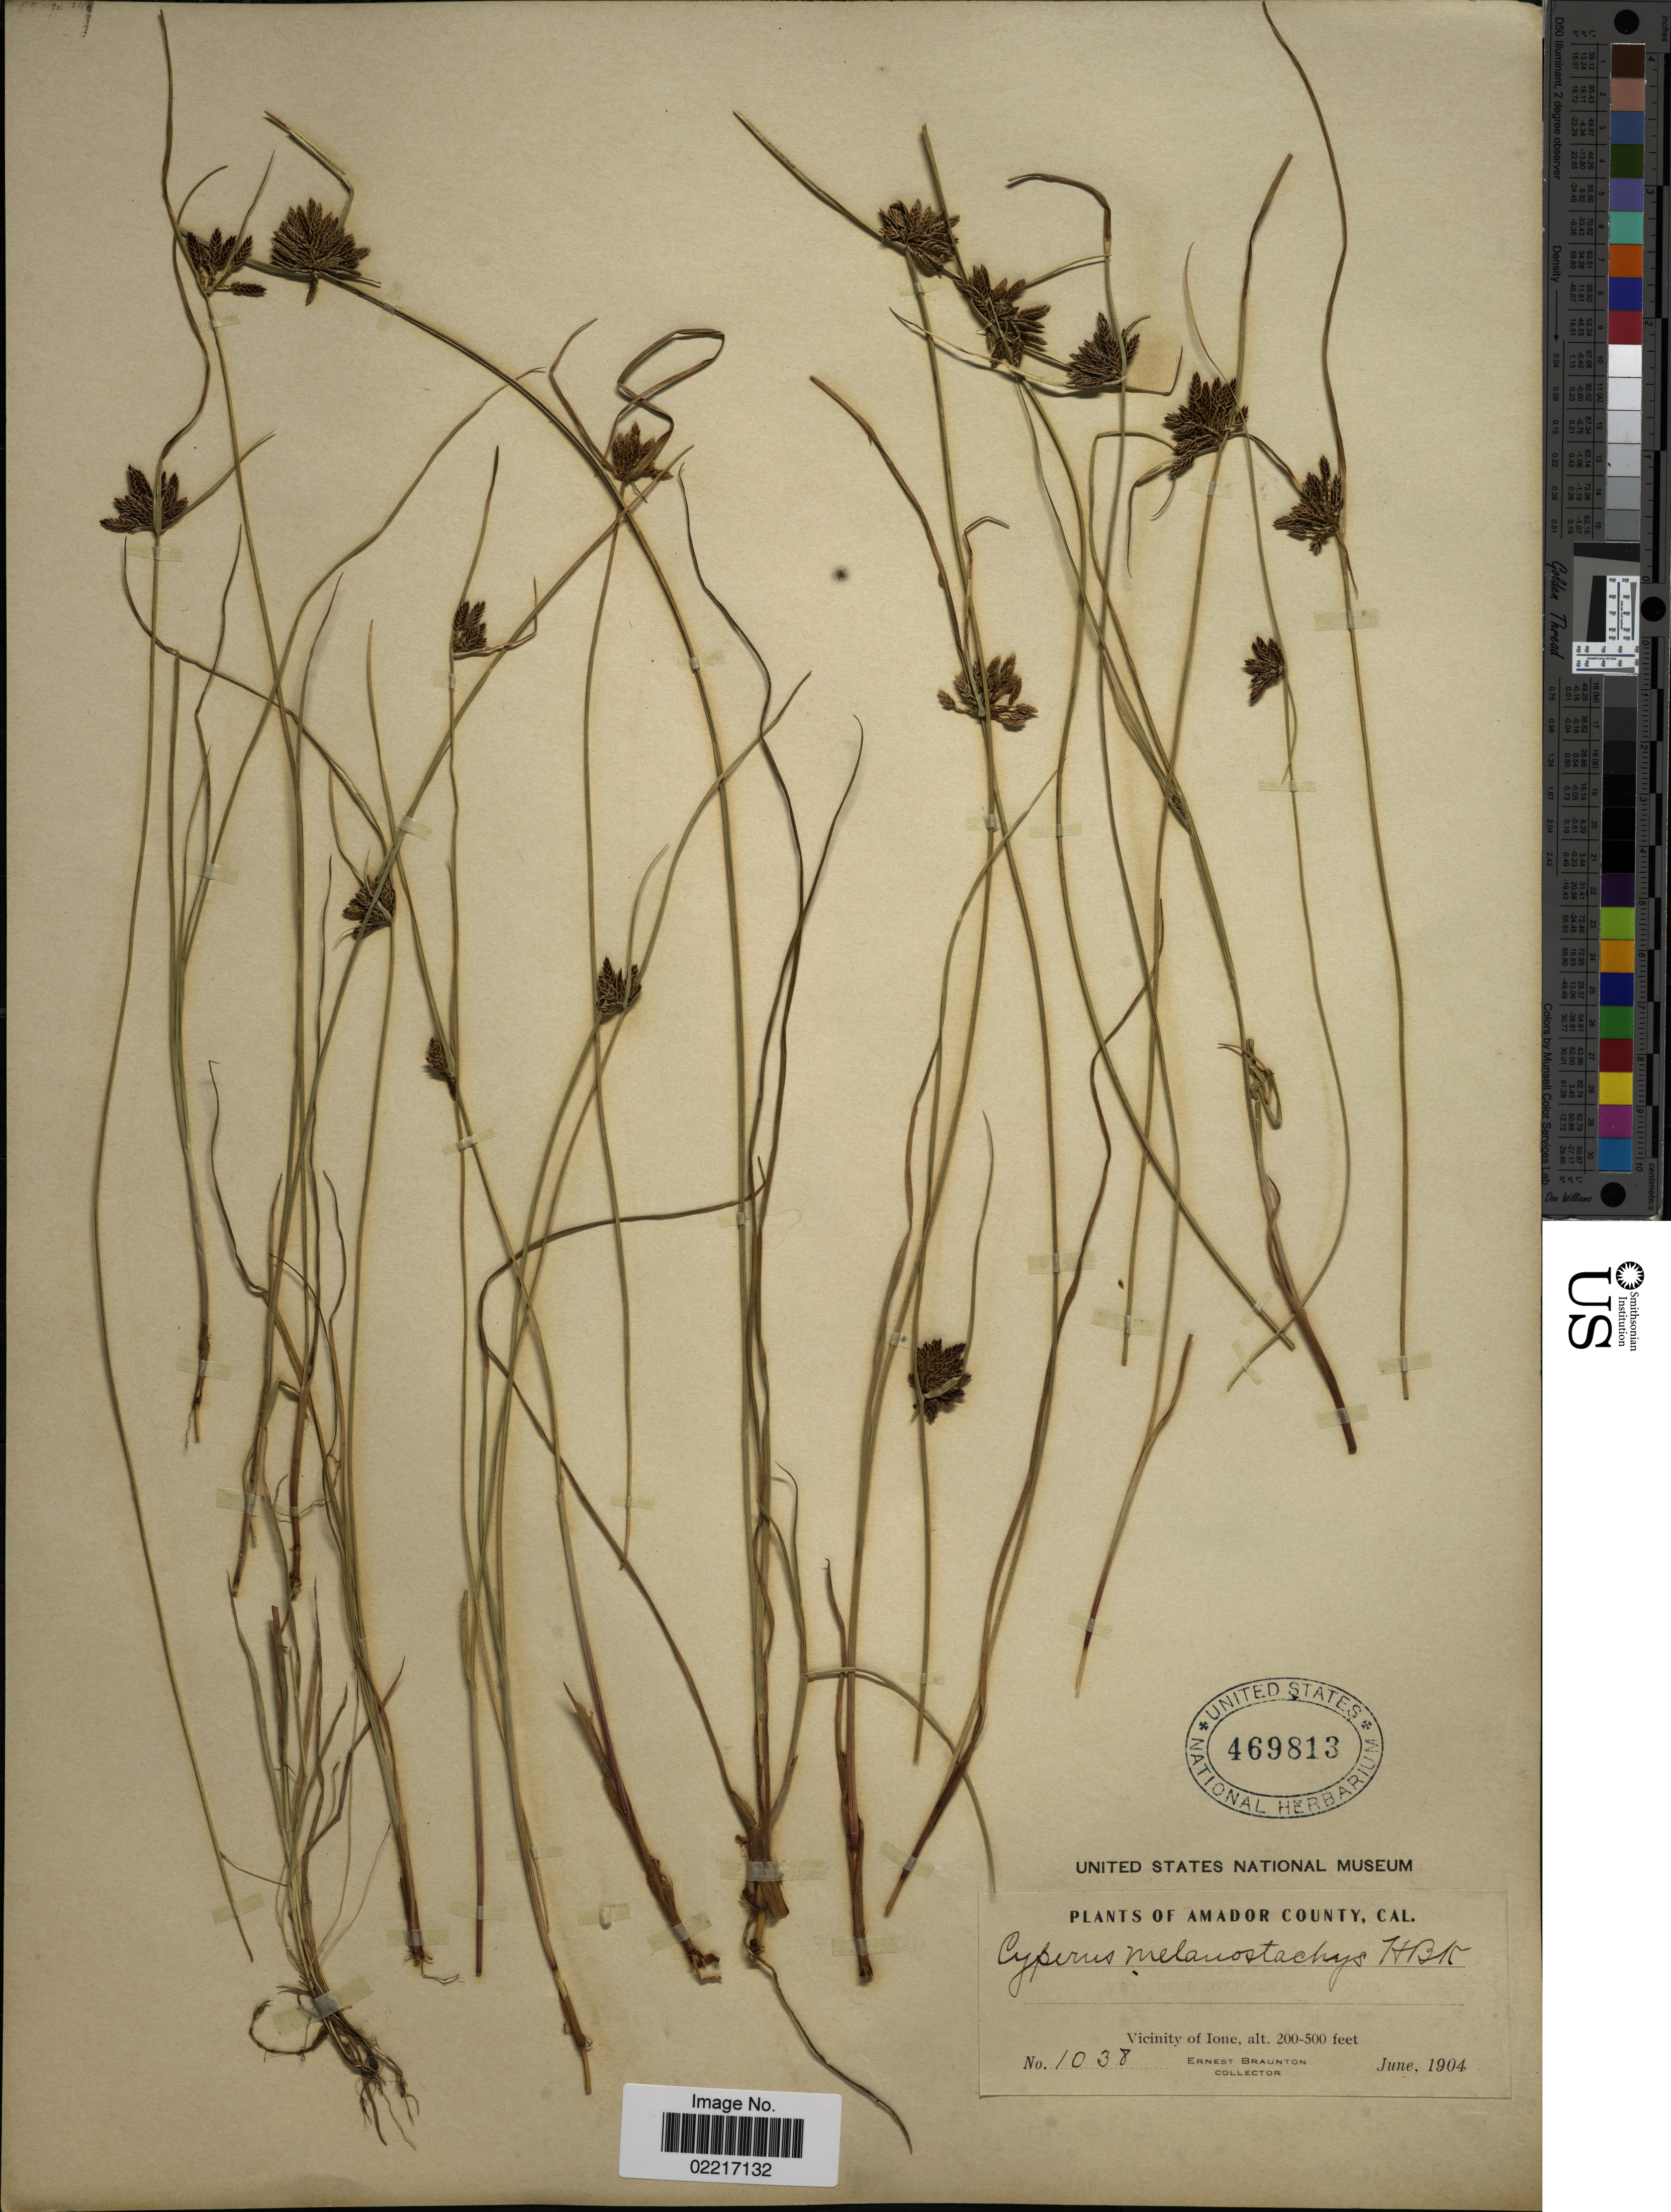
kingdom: Plantae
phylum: Tracheophyta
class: Liliopsida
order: Poales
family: Cyperaceae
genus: Cyperus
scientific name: Cyperus niger var. castaneus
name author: (S. Watson) Kük.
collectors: E. Braunton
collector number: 1038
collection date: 1904-06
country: United States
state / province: California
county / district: Amador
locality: Amador County, Vicinity of Ione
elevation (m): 61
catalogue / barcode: US 469813